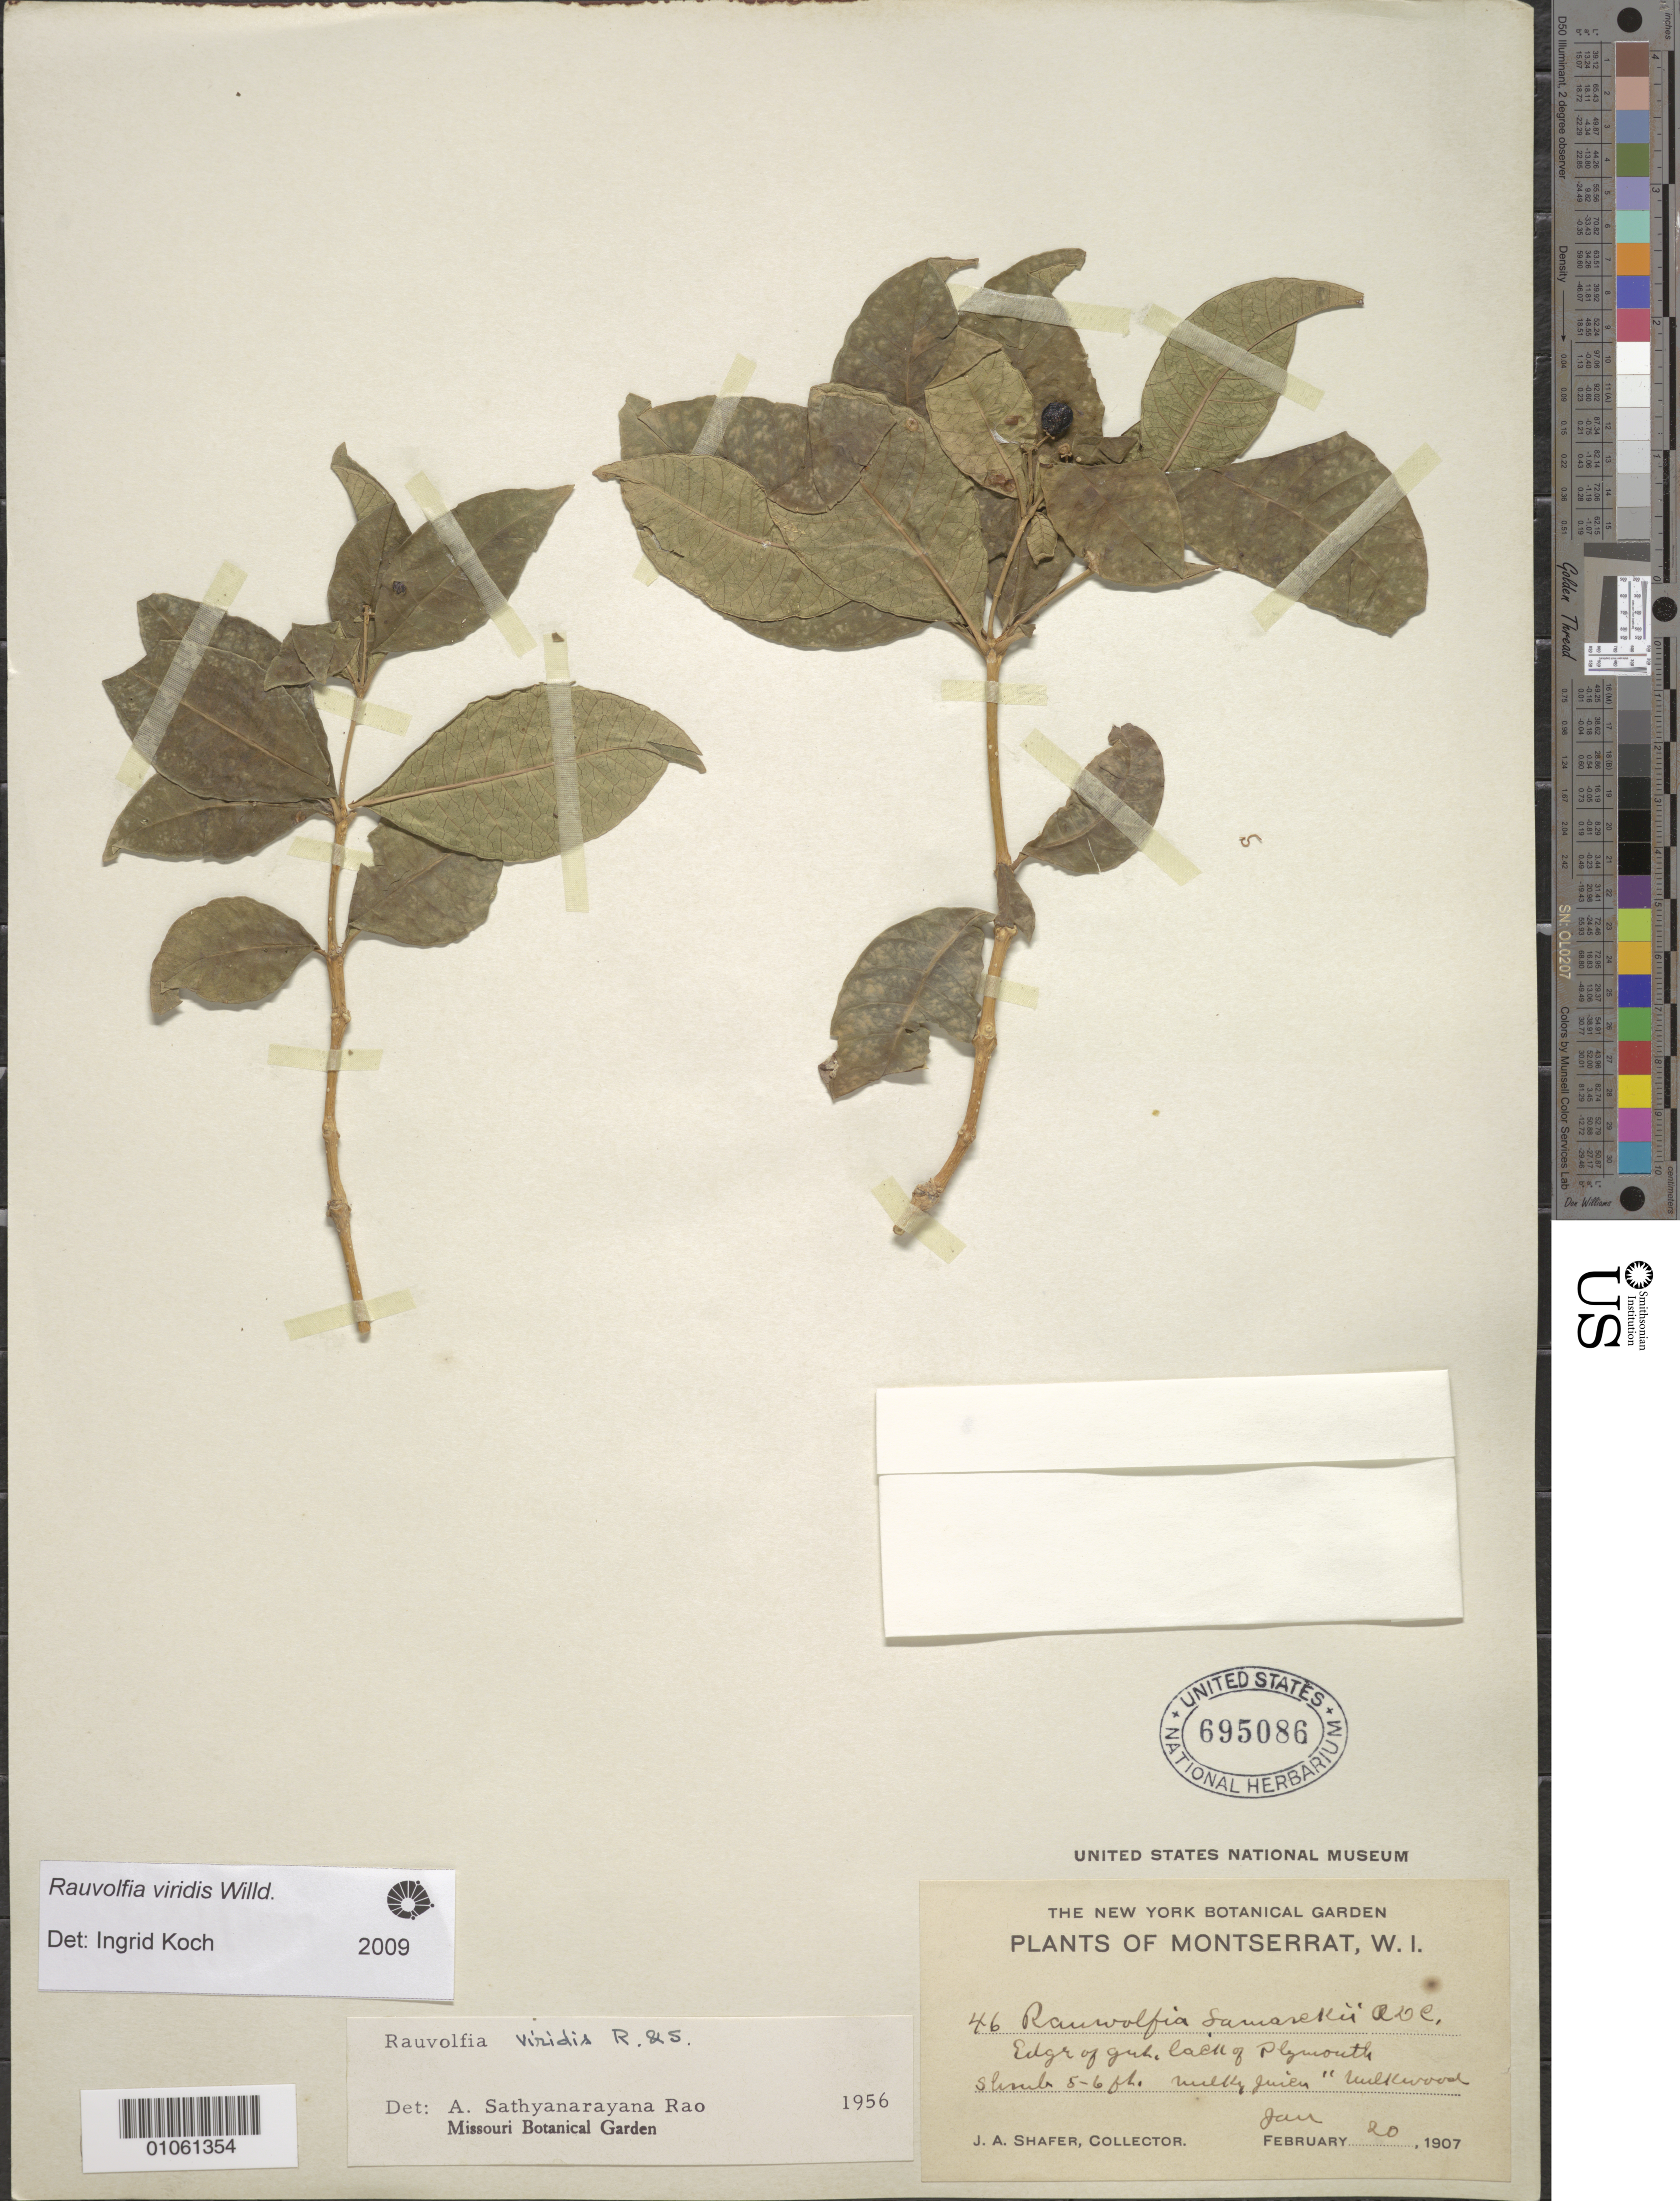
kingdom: Plantae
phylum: Tracheophyta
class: Magnoliopsida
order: Gentianales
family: Apocynaceae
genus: Rauvolfia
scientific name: Rauvolfia viridis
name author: Willd. ex Roem. & Schult.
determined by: Koch, I.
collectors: J. A. Shafer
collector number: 46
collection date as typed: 20 Jan 1907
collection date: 1907-01-20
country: Montserrat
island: Montserrat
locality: Plymouth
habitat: Edge of gut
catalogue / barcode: US 695086